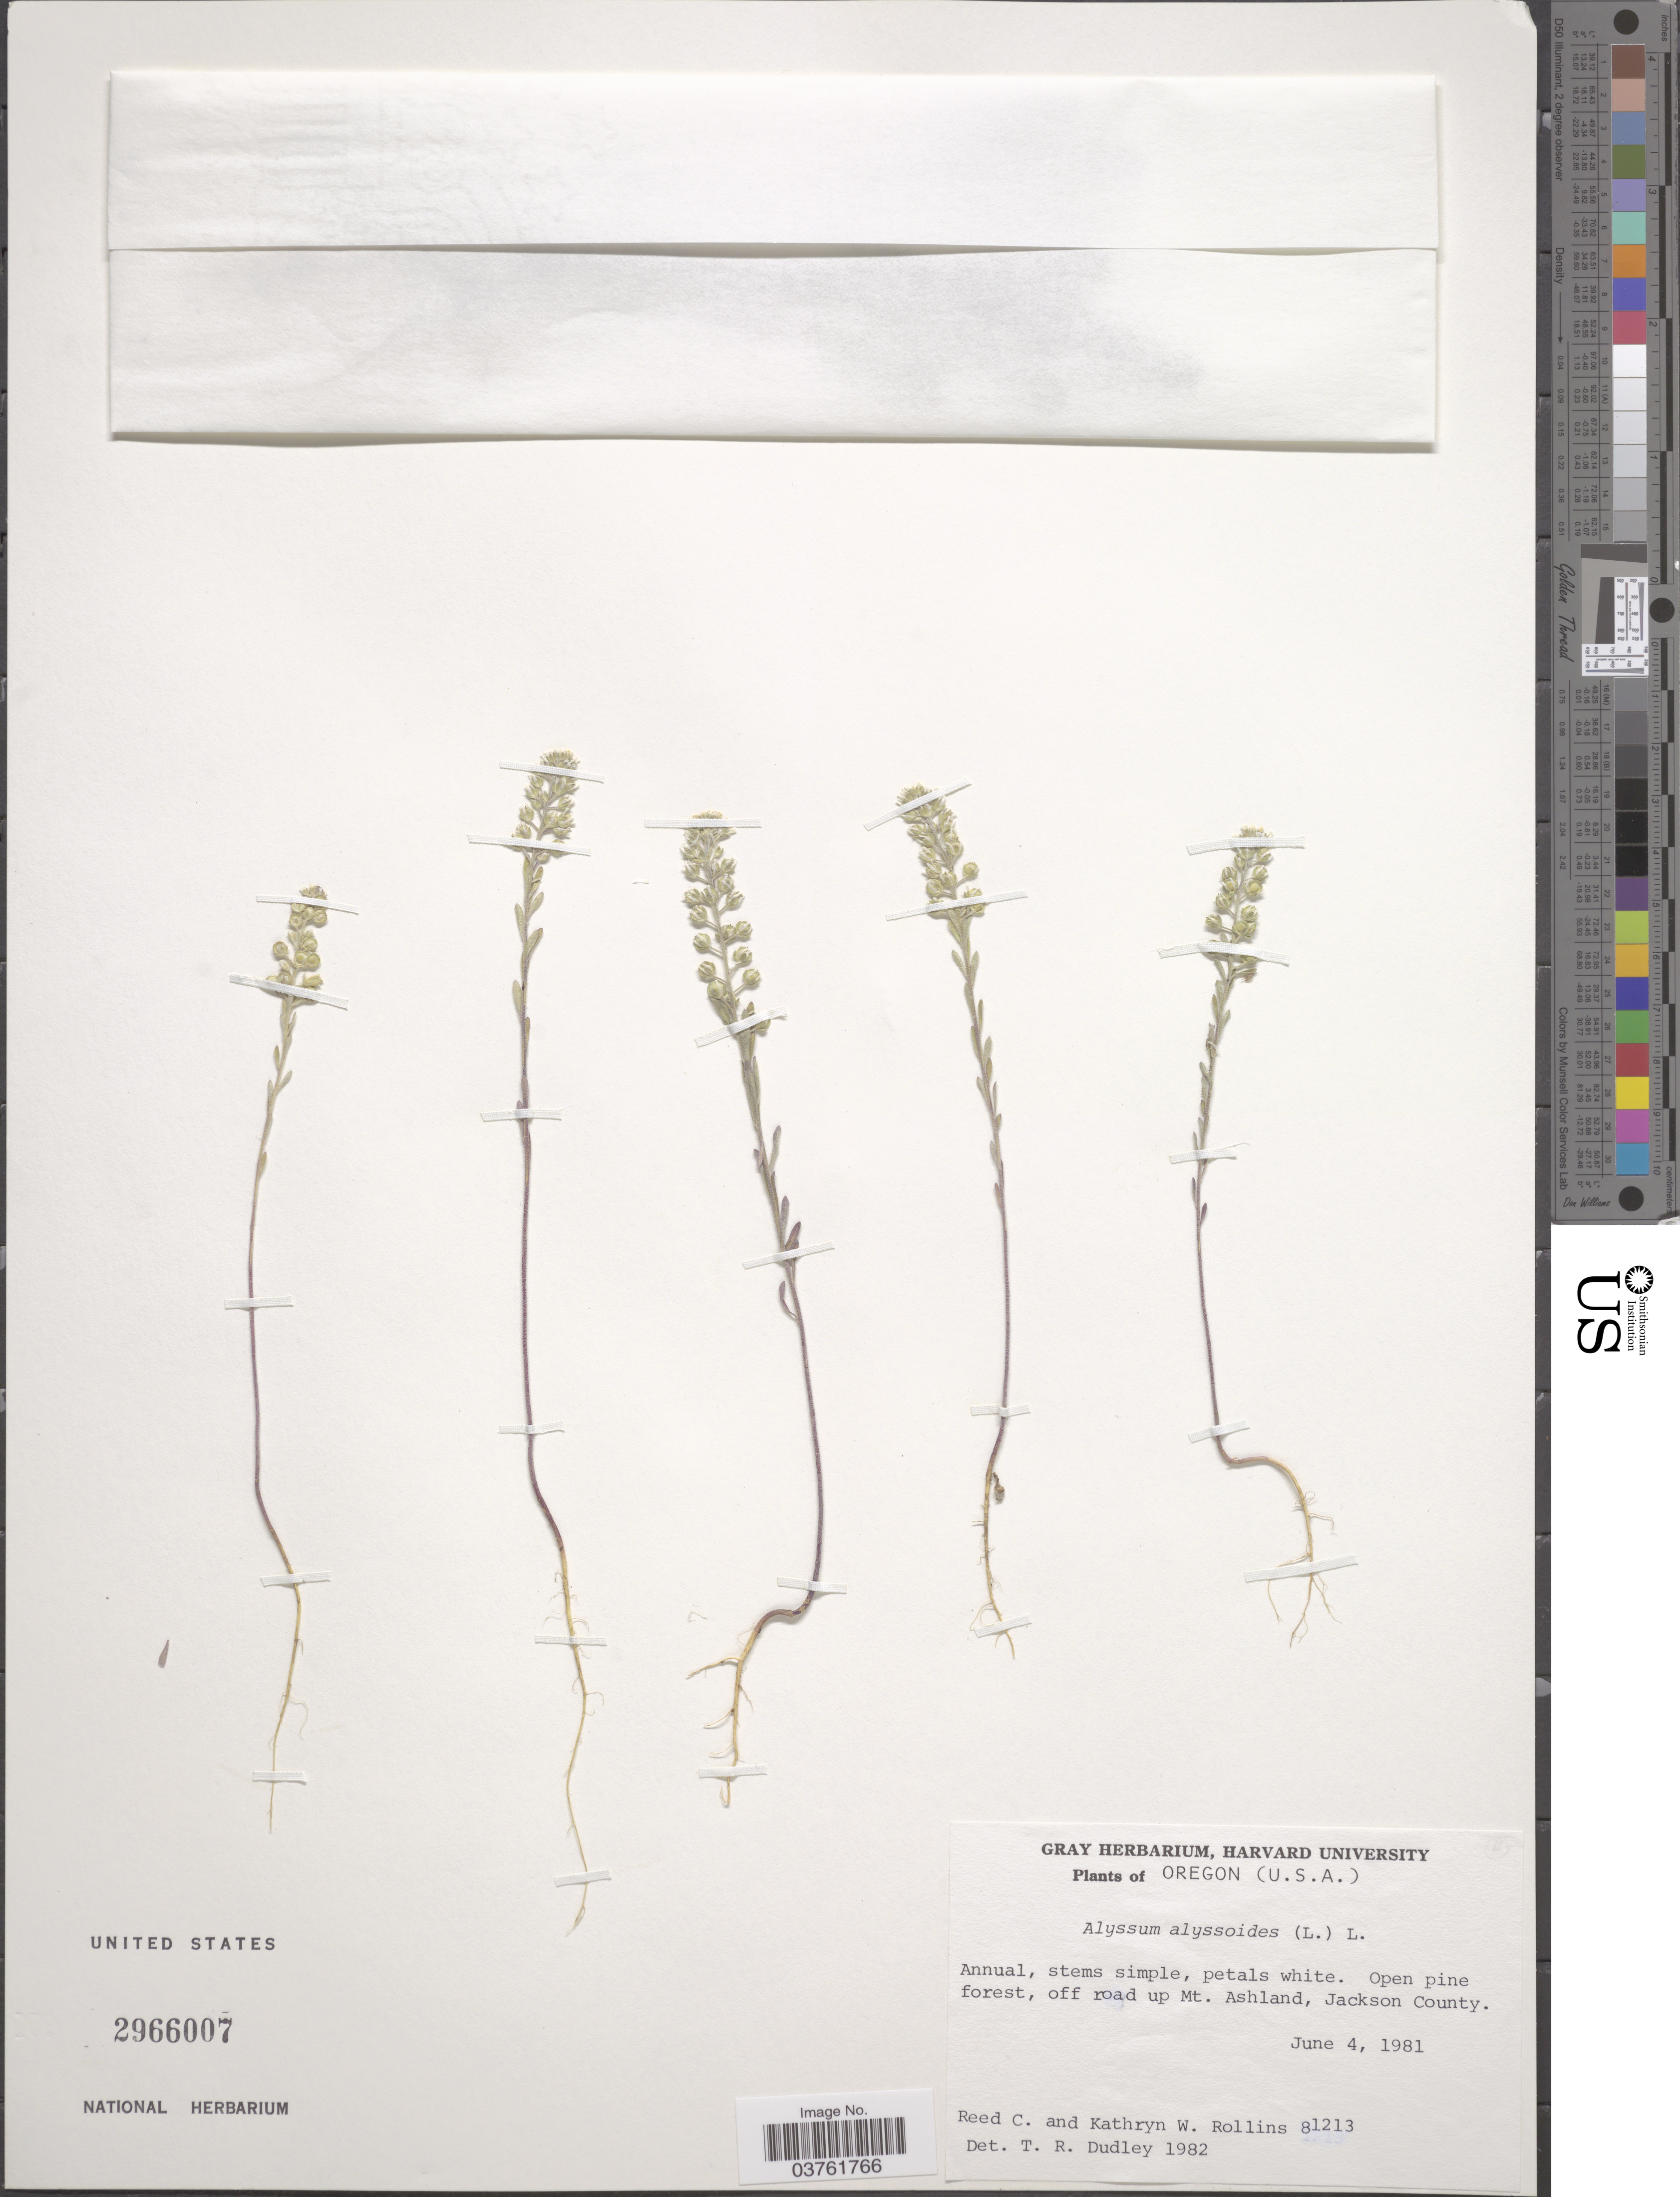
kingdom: Plantae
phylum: Tracheophyta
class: Magnoliopsida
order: Brassicales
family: Brassicaceae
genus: Alyssum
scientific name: Alyssum alyssoides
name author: (L.) L.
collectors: R. C. Rollins & K. W. Rollins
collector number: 81213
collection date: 1981-06-04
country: United States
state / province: Oregon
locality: Open pine forest, off road up Mt. Ashland, Jackson County.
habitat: open pine forest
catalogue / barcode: US 2966007